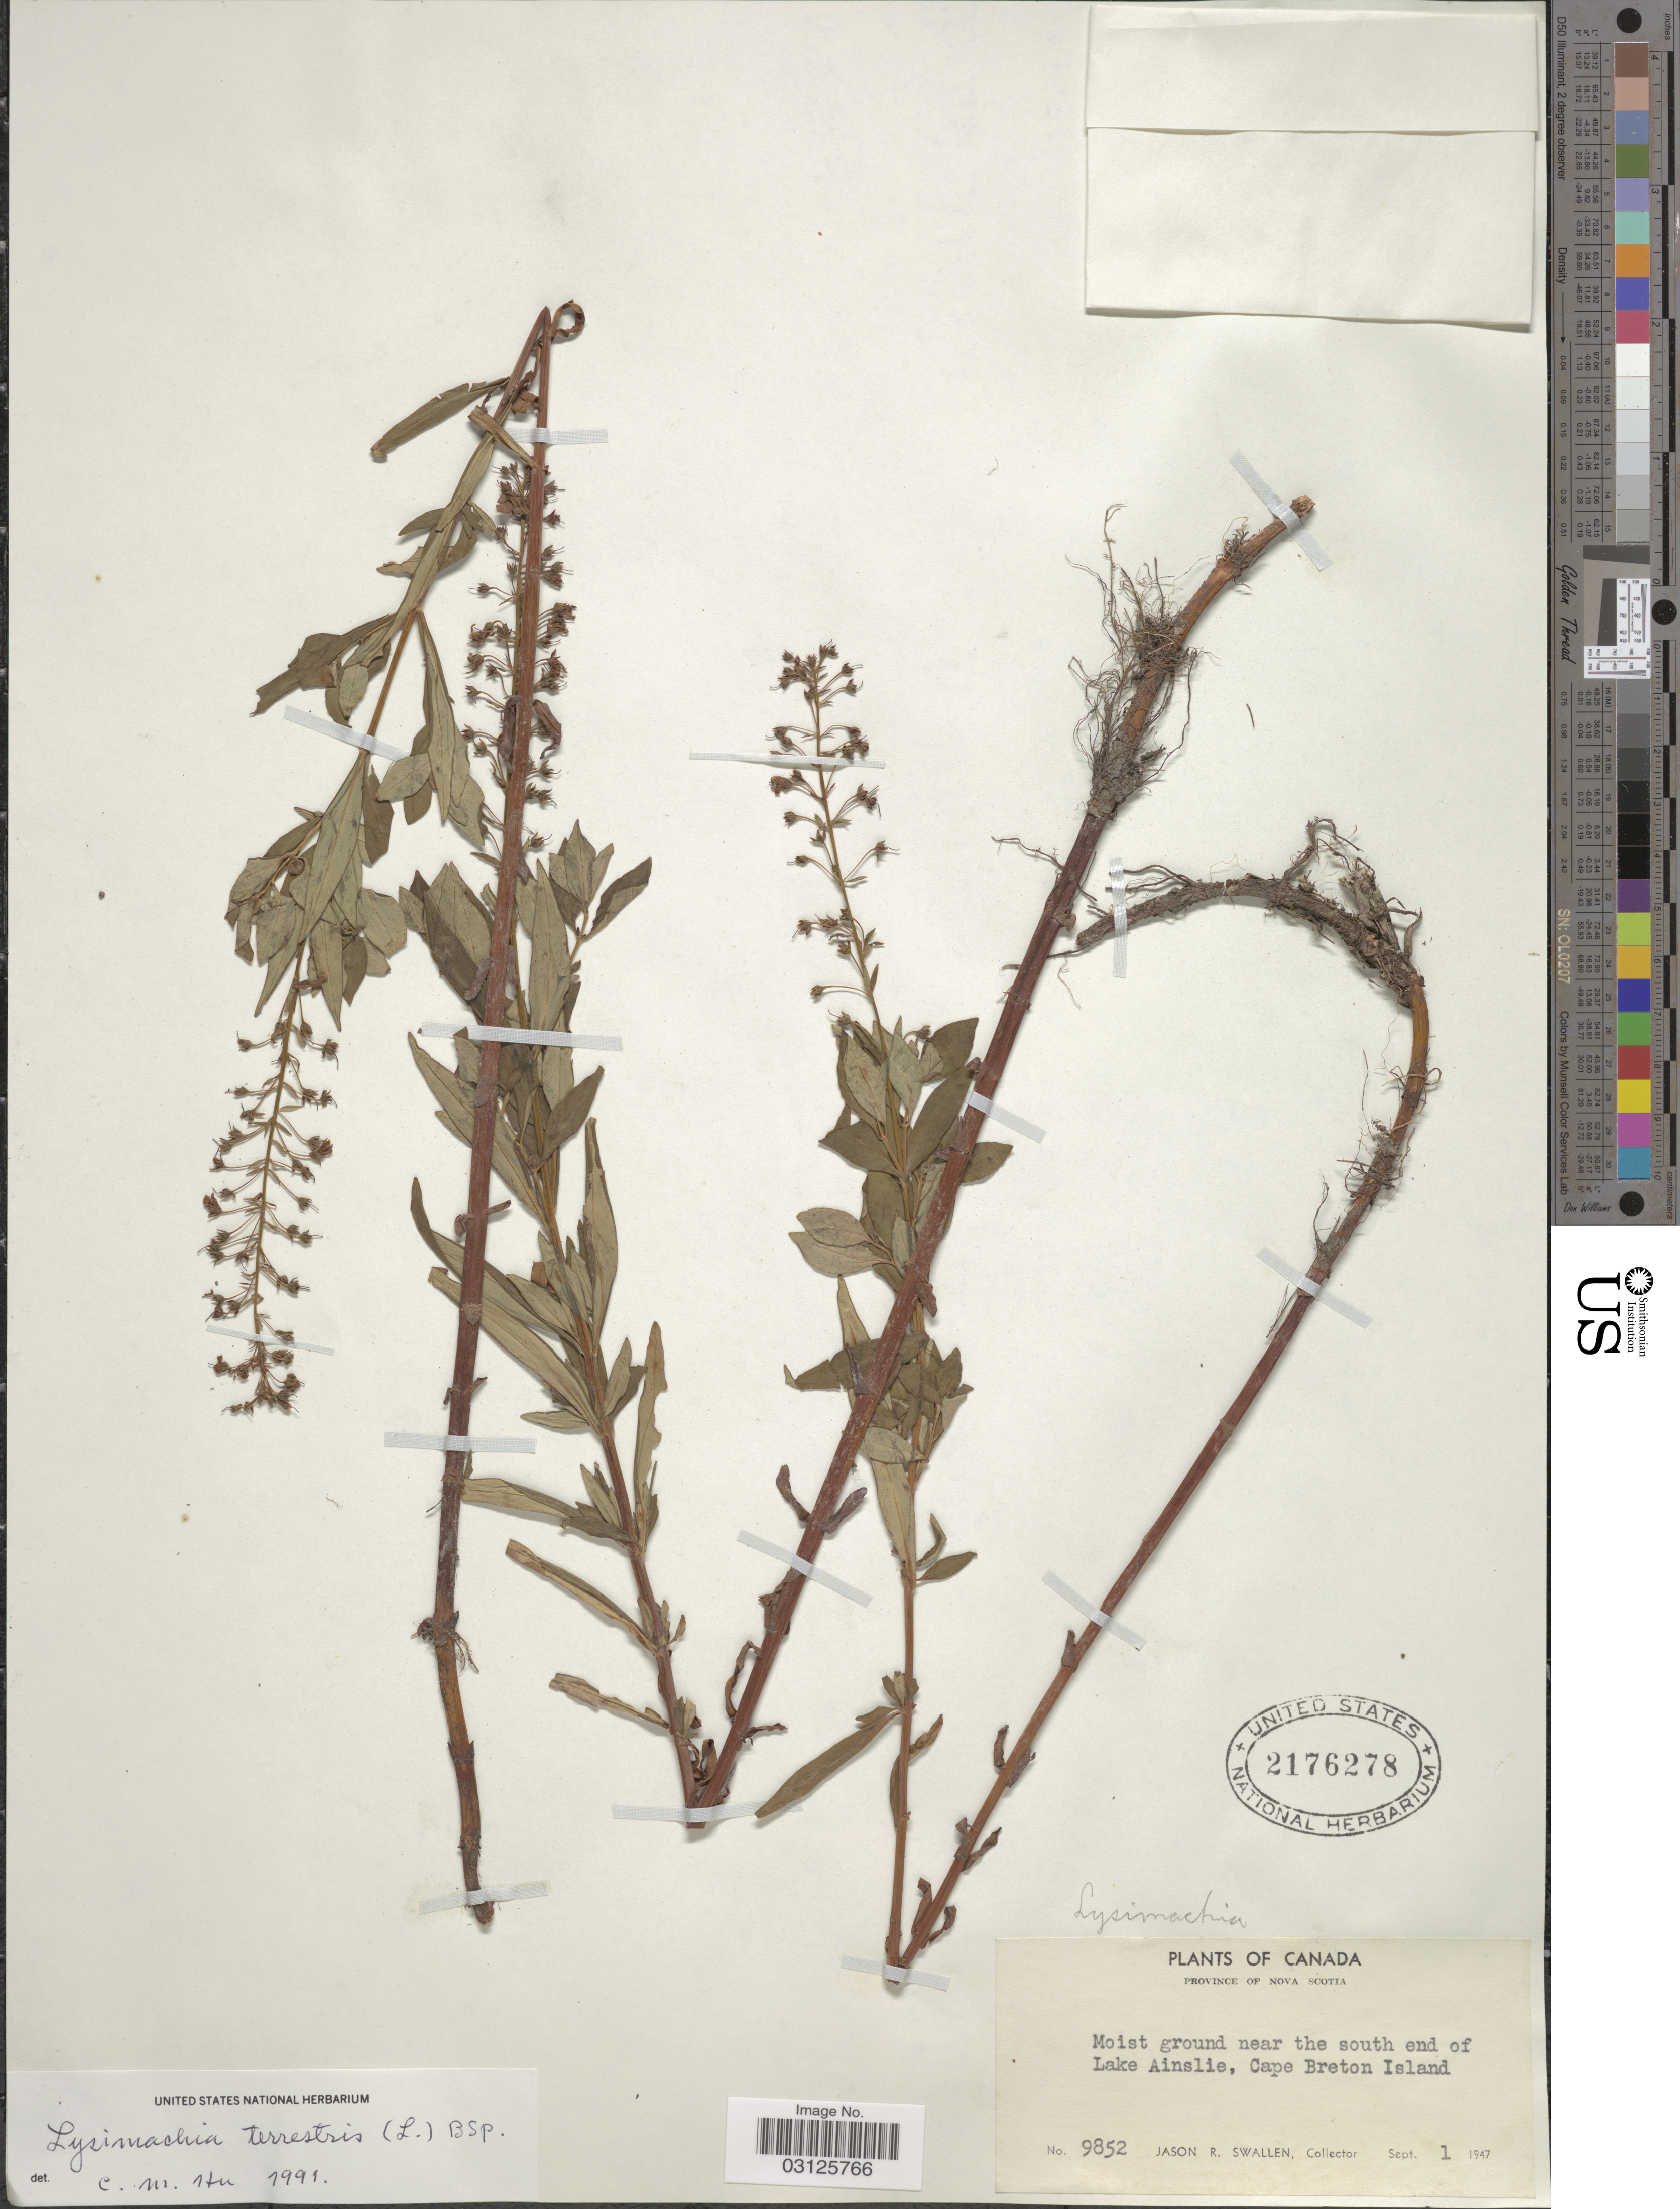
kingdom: Plantae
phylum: Tracheophyta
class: Magnoliopsida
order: Ericales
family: Primulaceae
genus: Lysimachia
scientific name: Lysimachia terrestris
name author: (L.) Britton, Stearns & Poggenb.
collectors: J. R. Swallen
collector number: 9852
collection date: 1947-09-01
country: Canada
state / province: Nova Scotia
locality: Moist ground near the south end of Lake Ainslie, Cape Breton Island.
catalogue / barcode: US 2176278